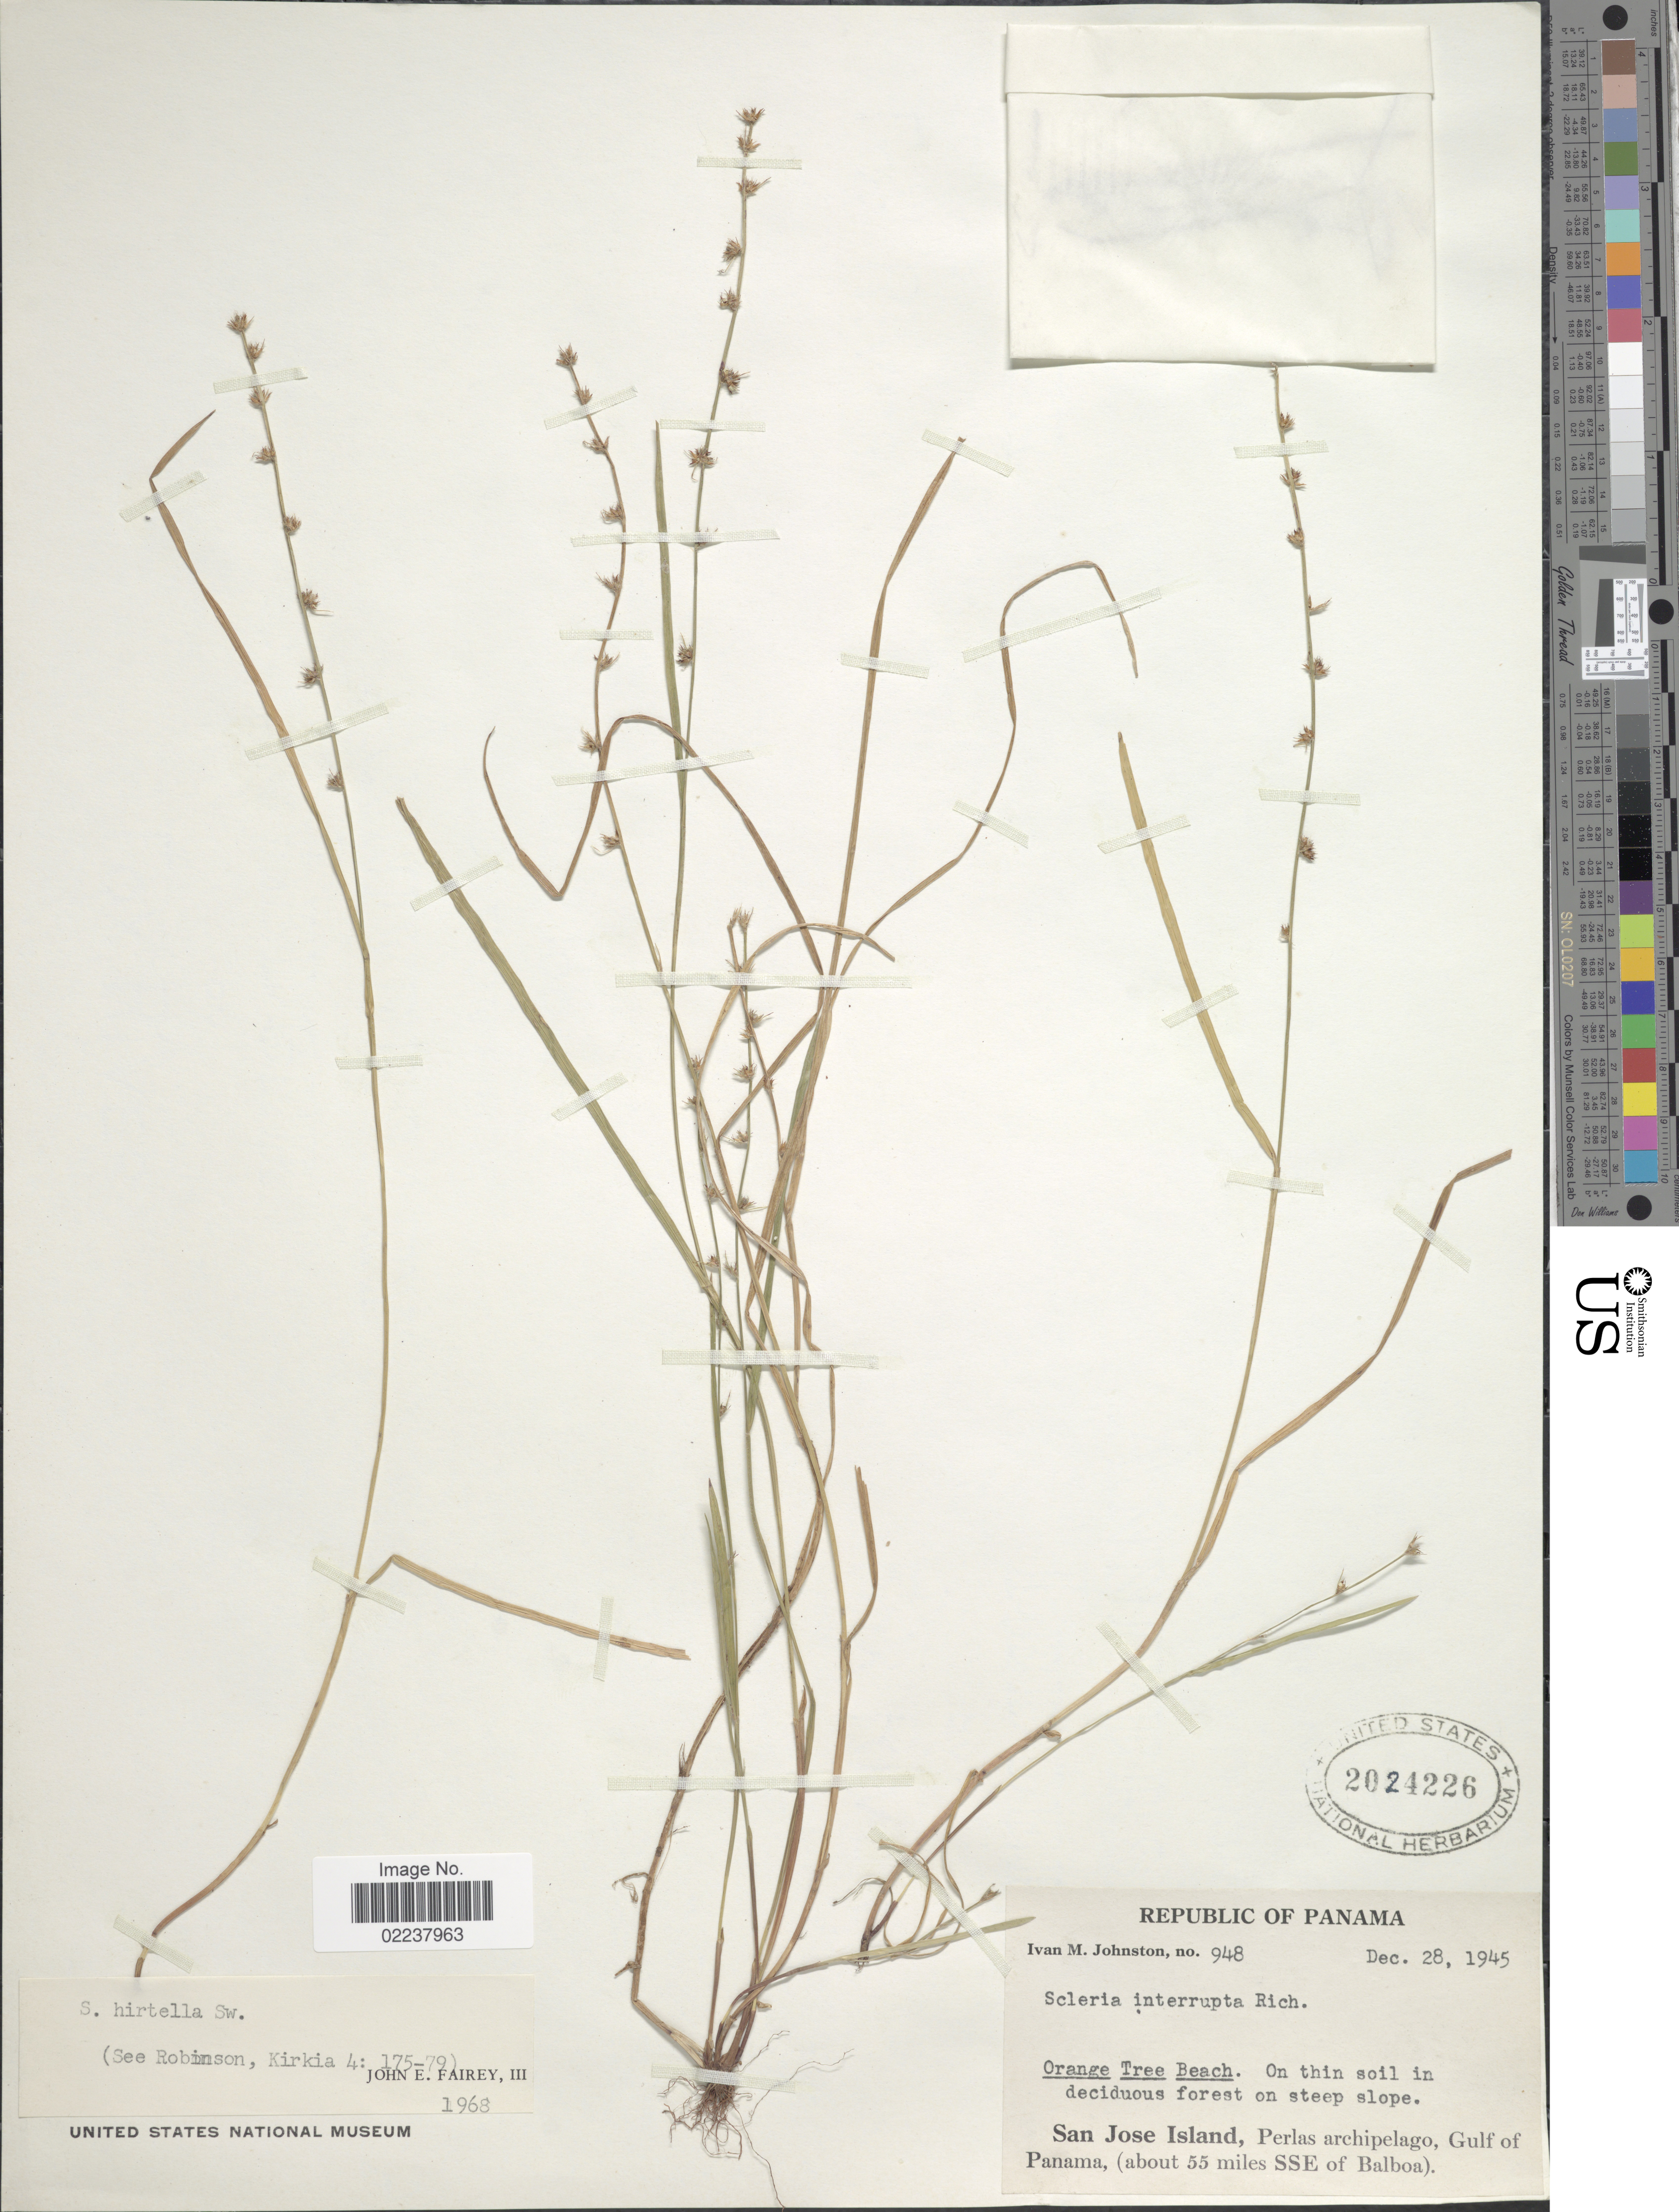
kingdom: Plantae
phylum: Tracheophyta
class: Liliopsida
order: Poales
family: Cyperaceae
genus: Scleria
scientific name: Scleria hirtella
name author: Sw.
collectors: I.M. Johnston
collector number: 948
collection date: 1945-12-28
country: Panama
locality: San Jose Island, Perlas archipelago, Gulf of Panama, (about 55 miles SSE of Balboa)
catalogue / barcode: US 2024226